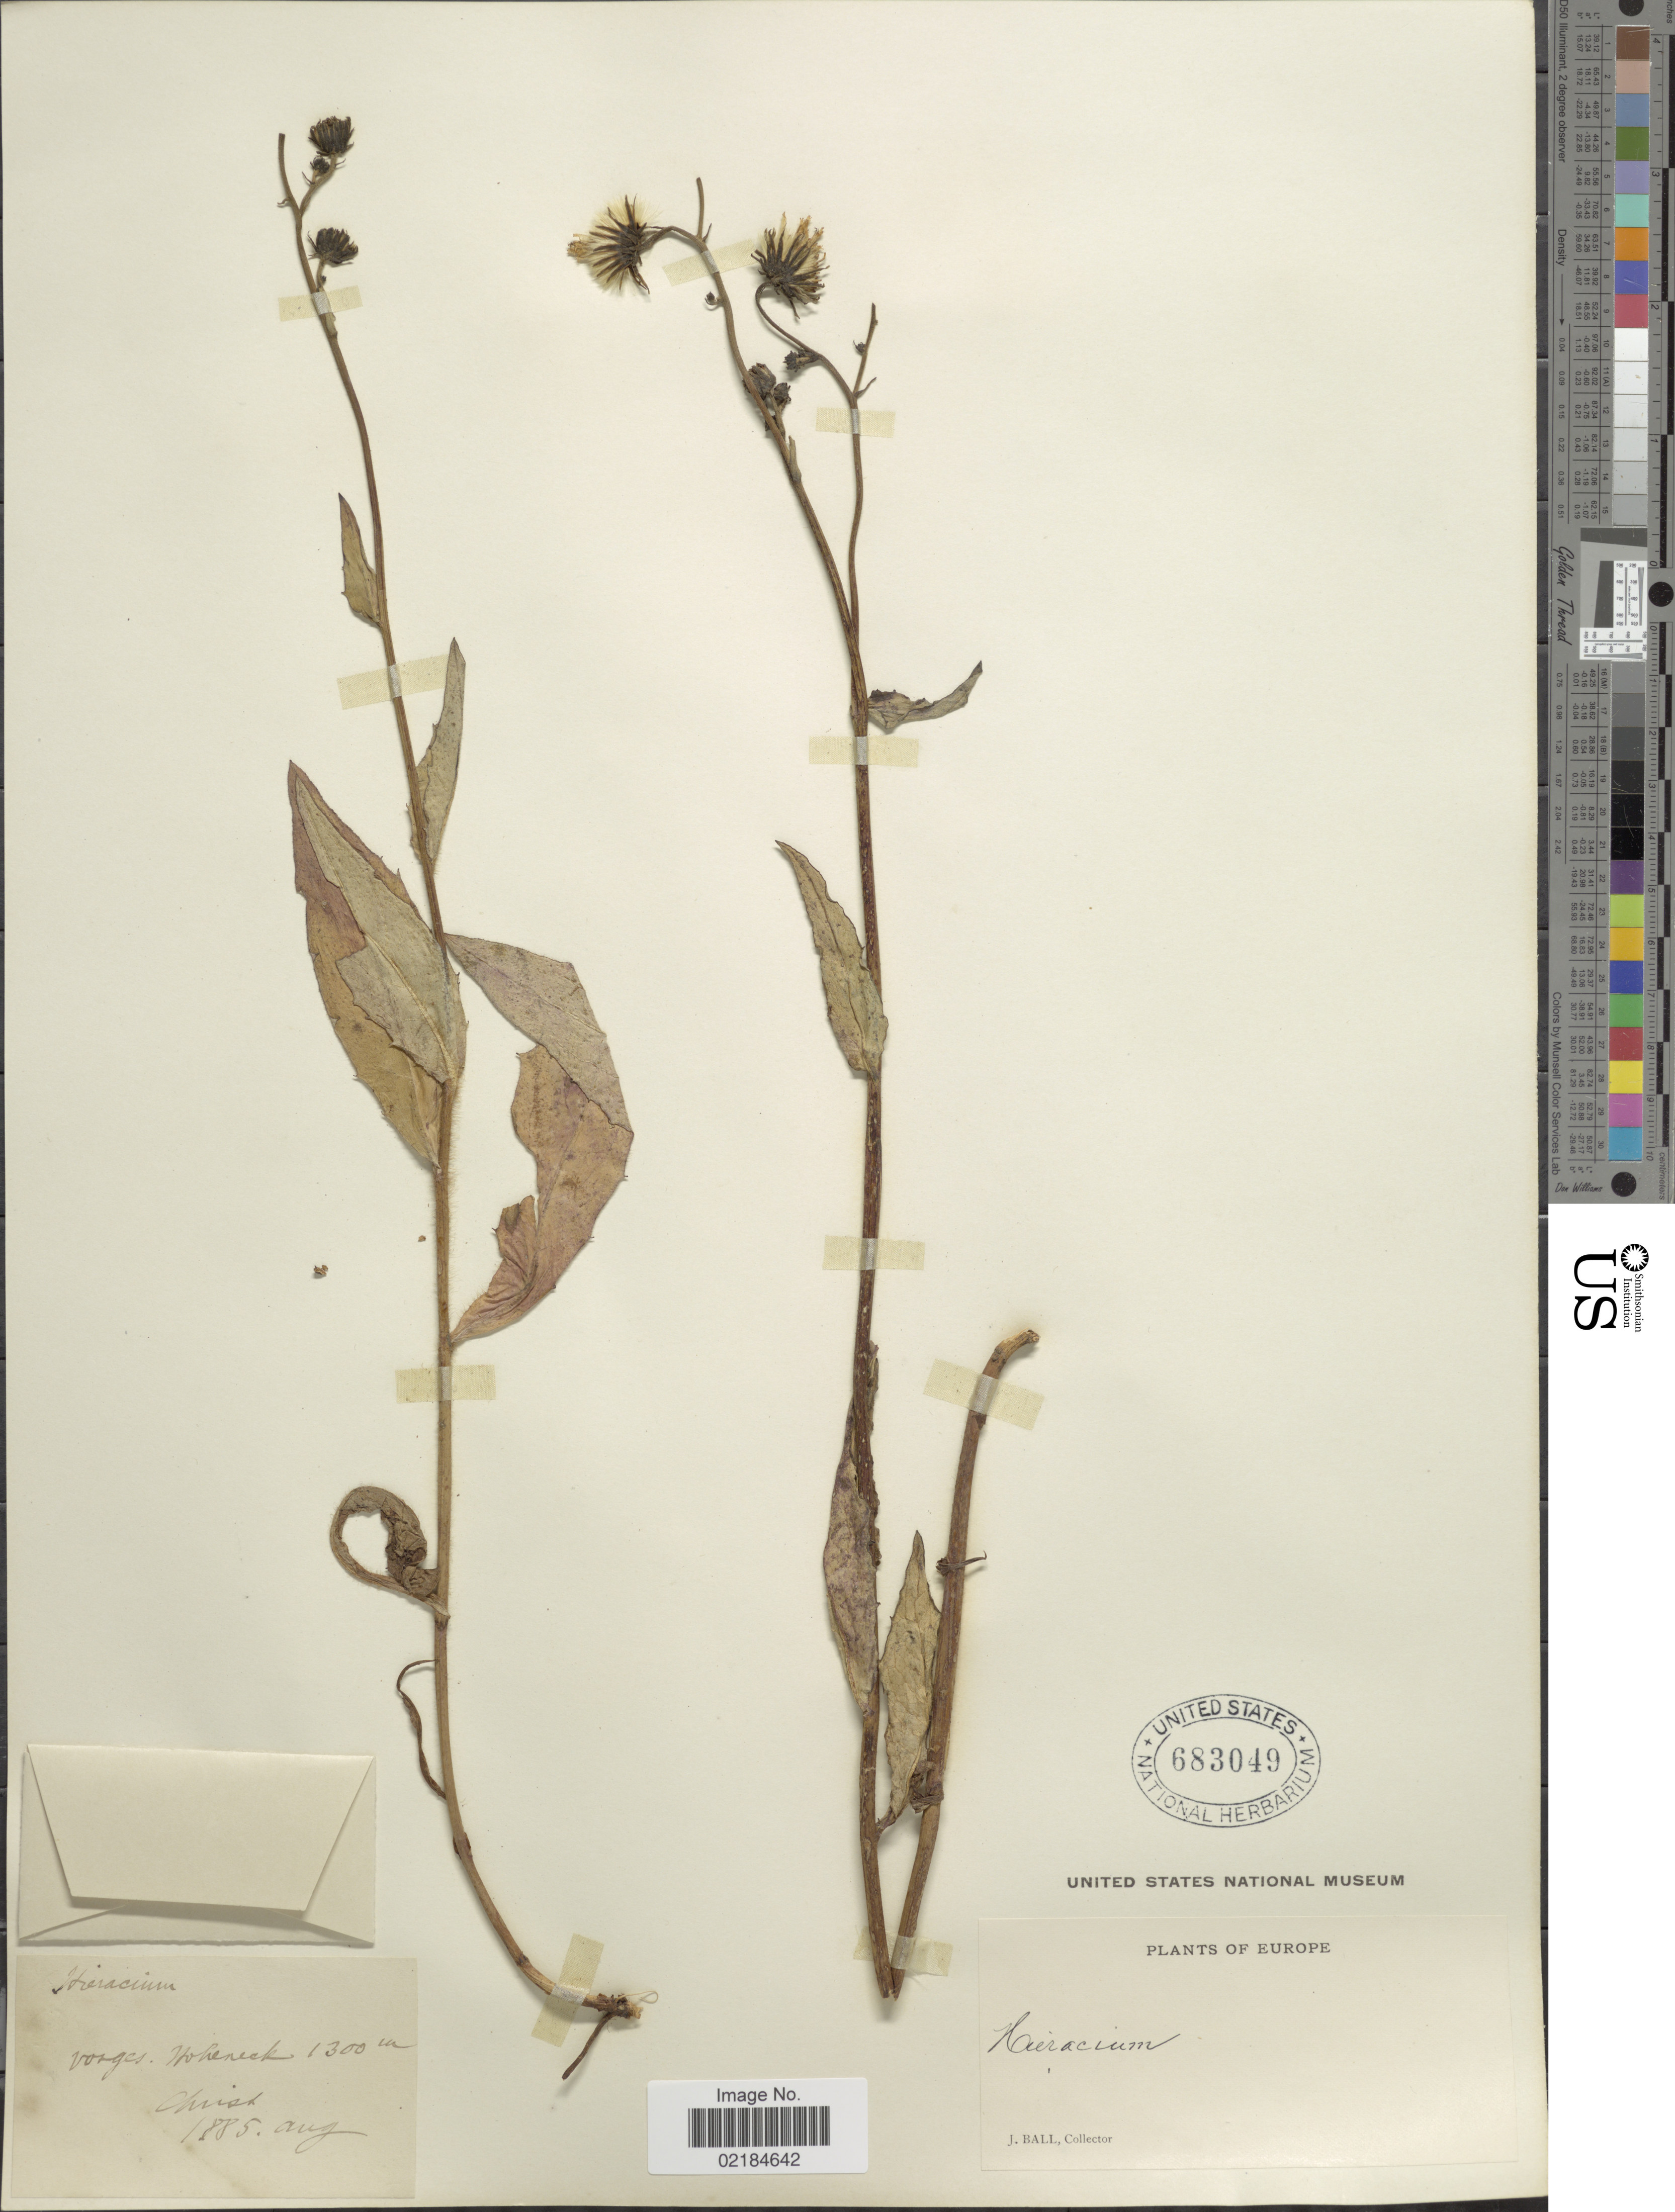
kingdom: Plantae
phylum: Tracheophyta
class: Magnoliopsida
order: Asterales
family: Asteraceae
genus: Hieracium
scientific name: Hieracium repandulare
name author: Druce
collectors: J. Ball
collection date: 1885-08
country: France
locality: Europe, Vozges, Hoheneck, Chist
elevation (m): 1300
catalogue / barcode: US 683049